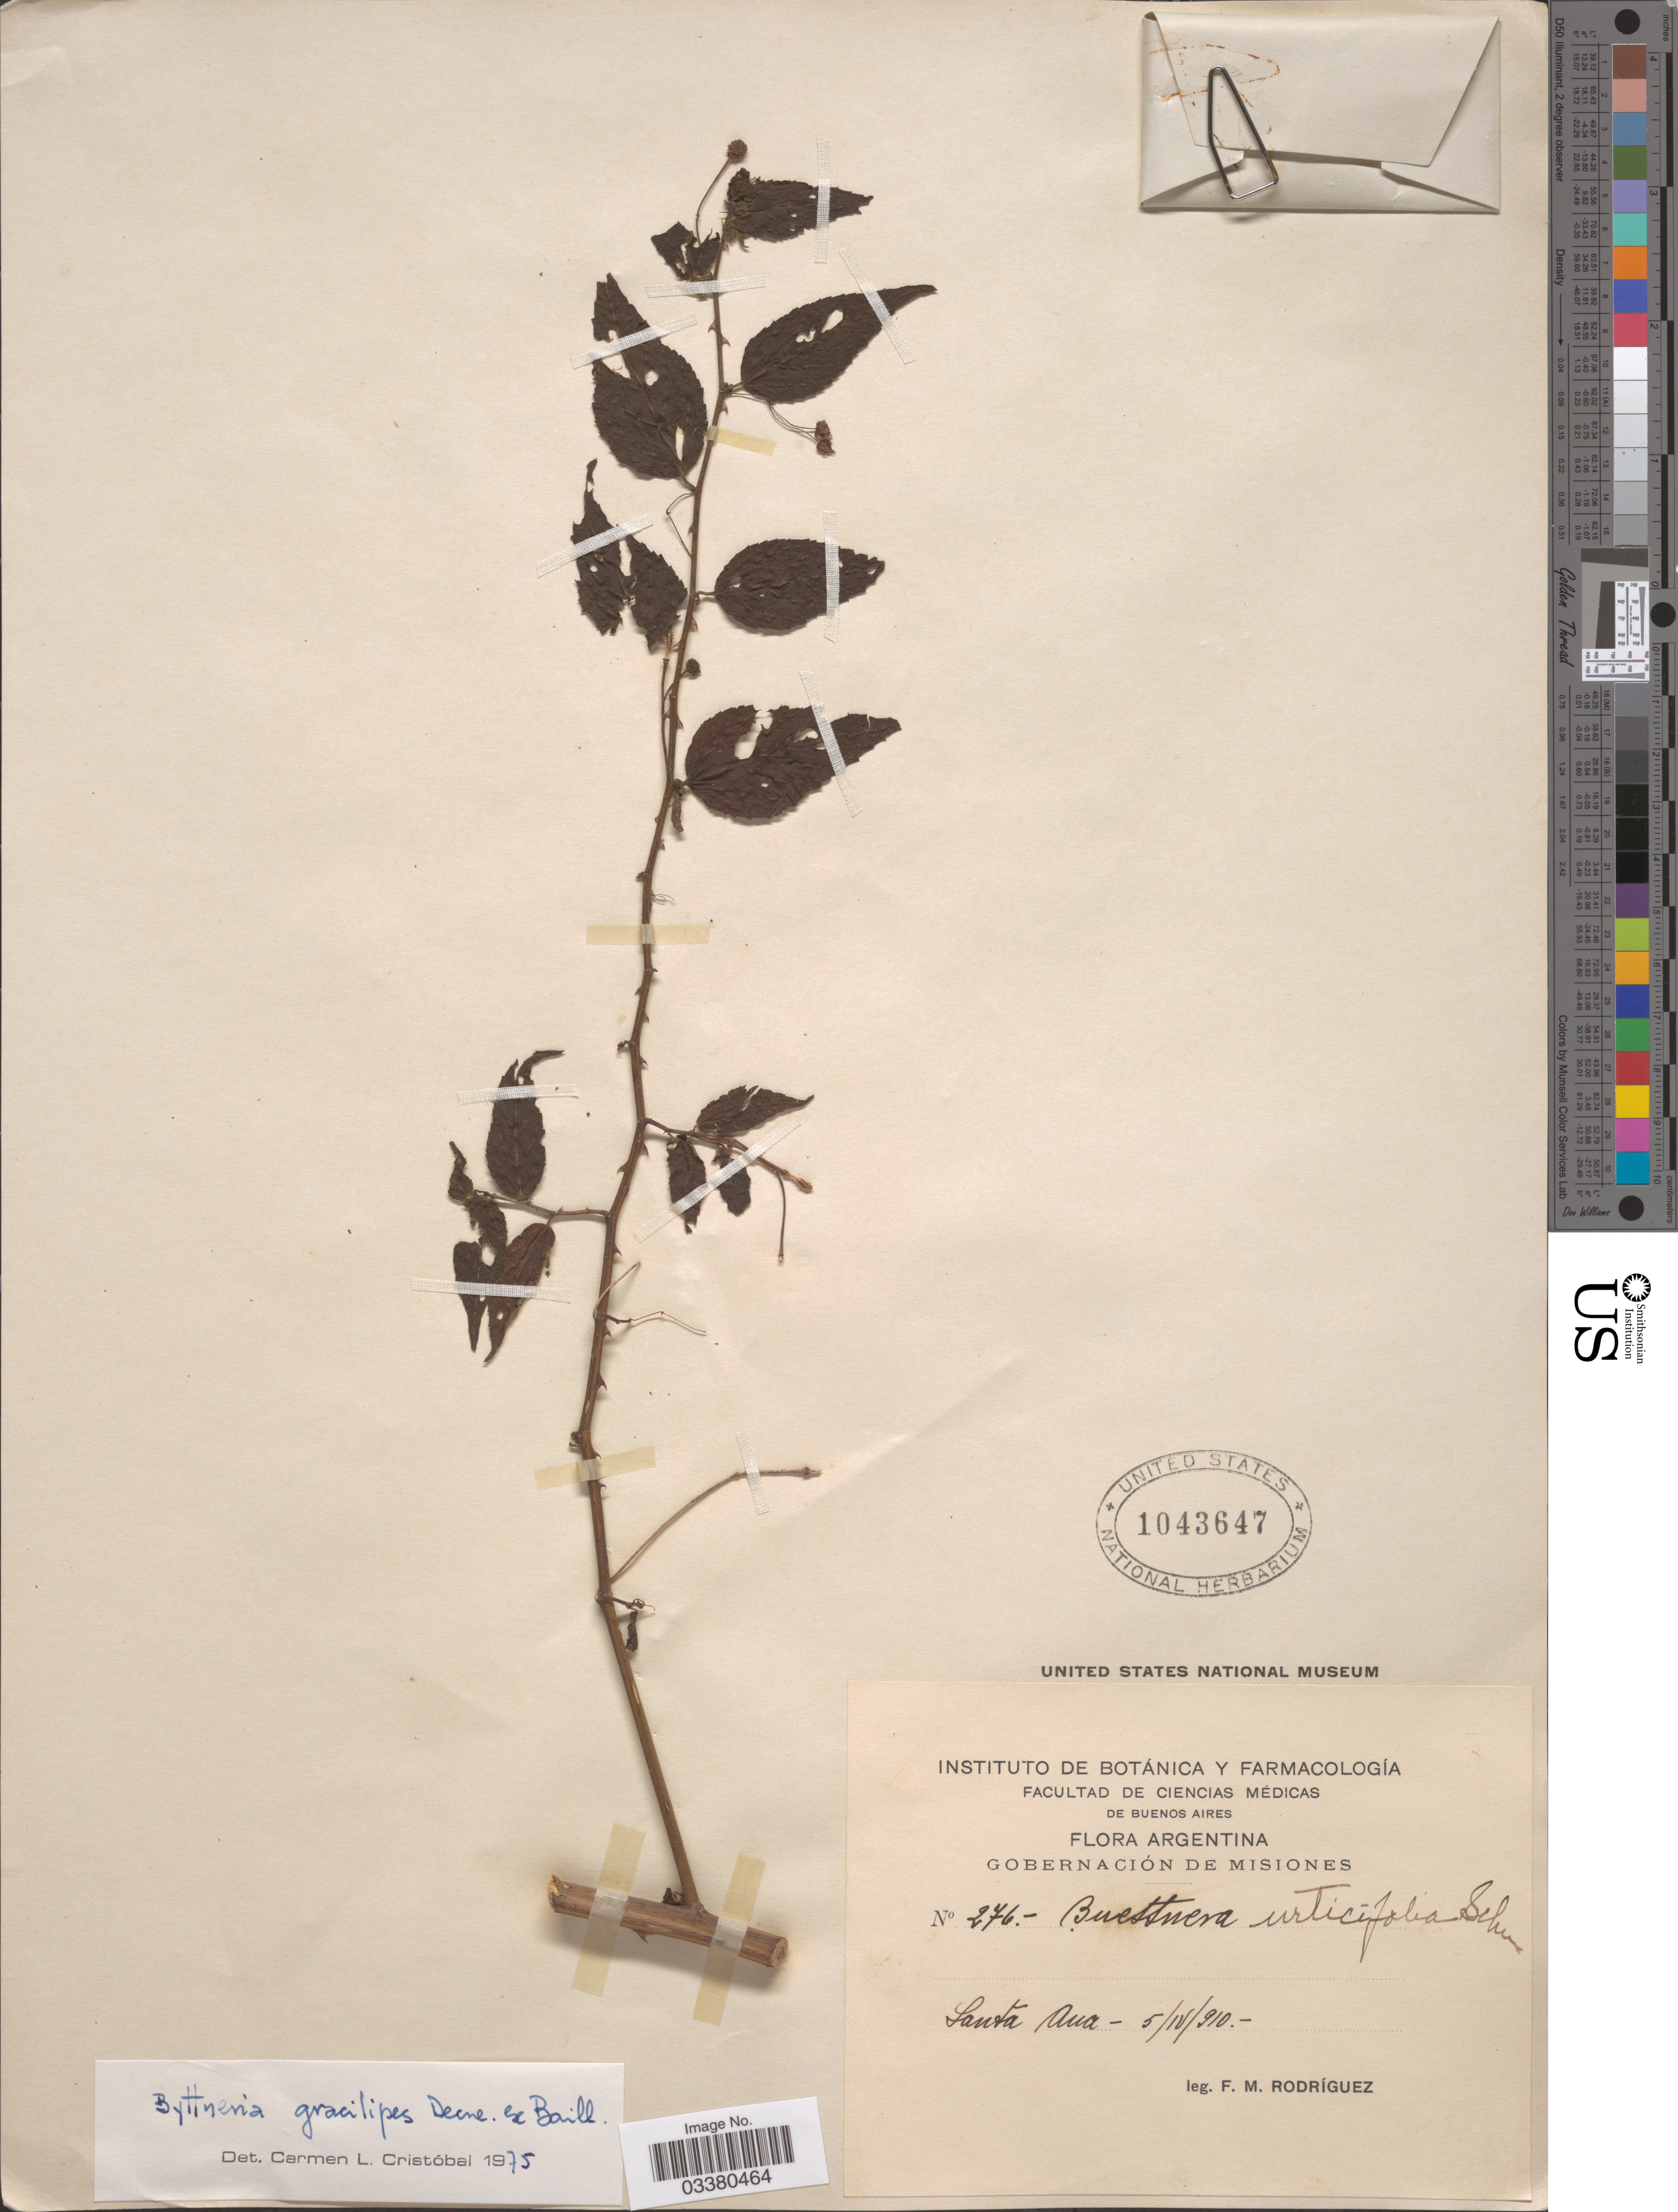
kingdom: Plantae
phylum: Tracheophyta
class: Magnoliopsida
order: Malvales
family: Malvaceae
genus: Byttneria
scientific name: Byttneria gracilipes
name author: Decne. ex Baill.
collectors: F. M. Rodriguez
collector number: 276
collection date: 1910-04-05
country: Argentina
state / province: Misiones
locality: Gobernación de Misiones. Santa Ana.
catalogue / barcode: US 1043647